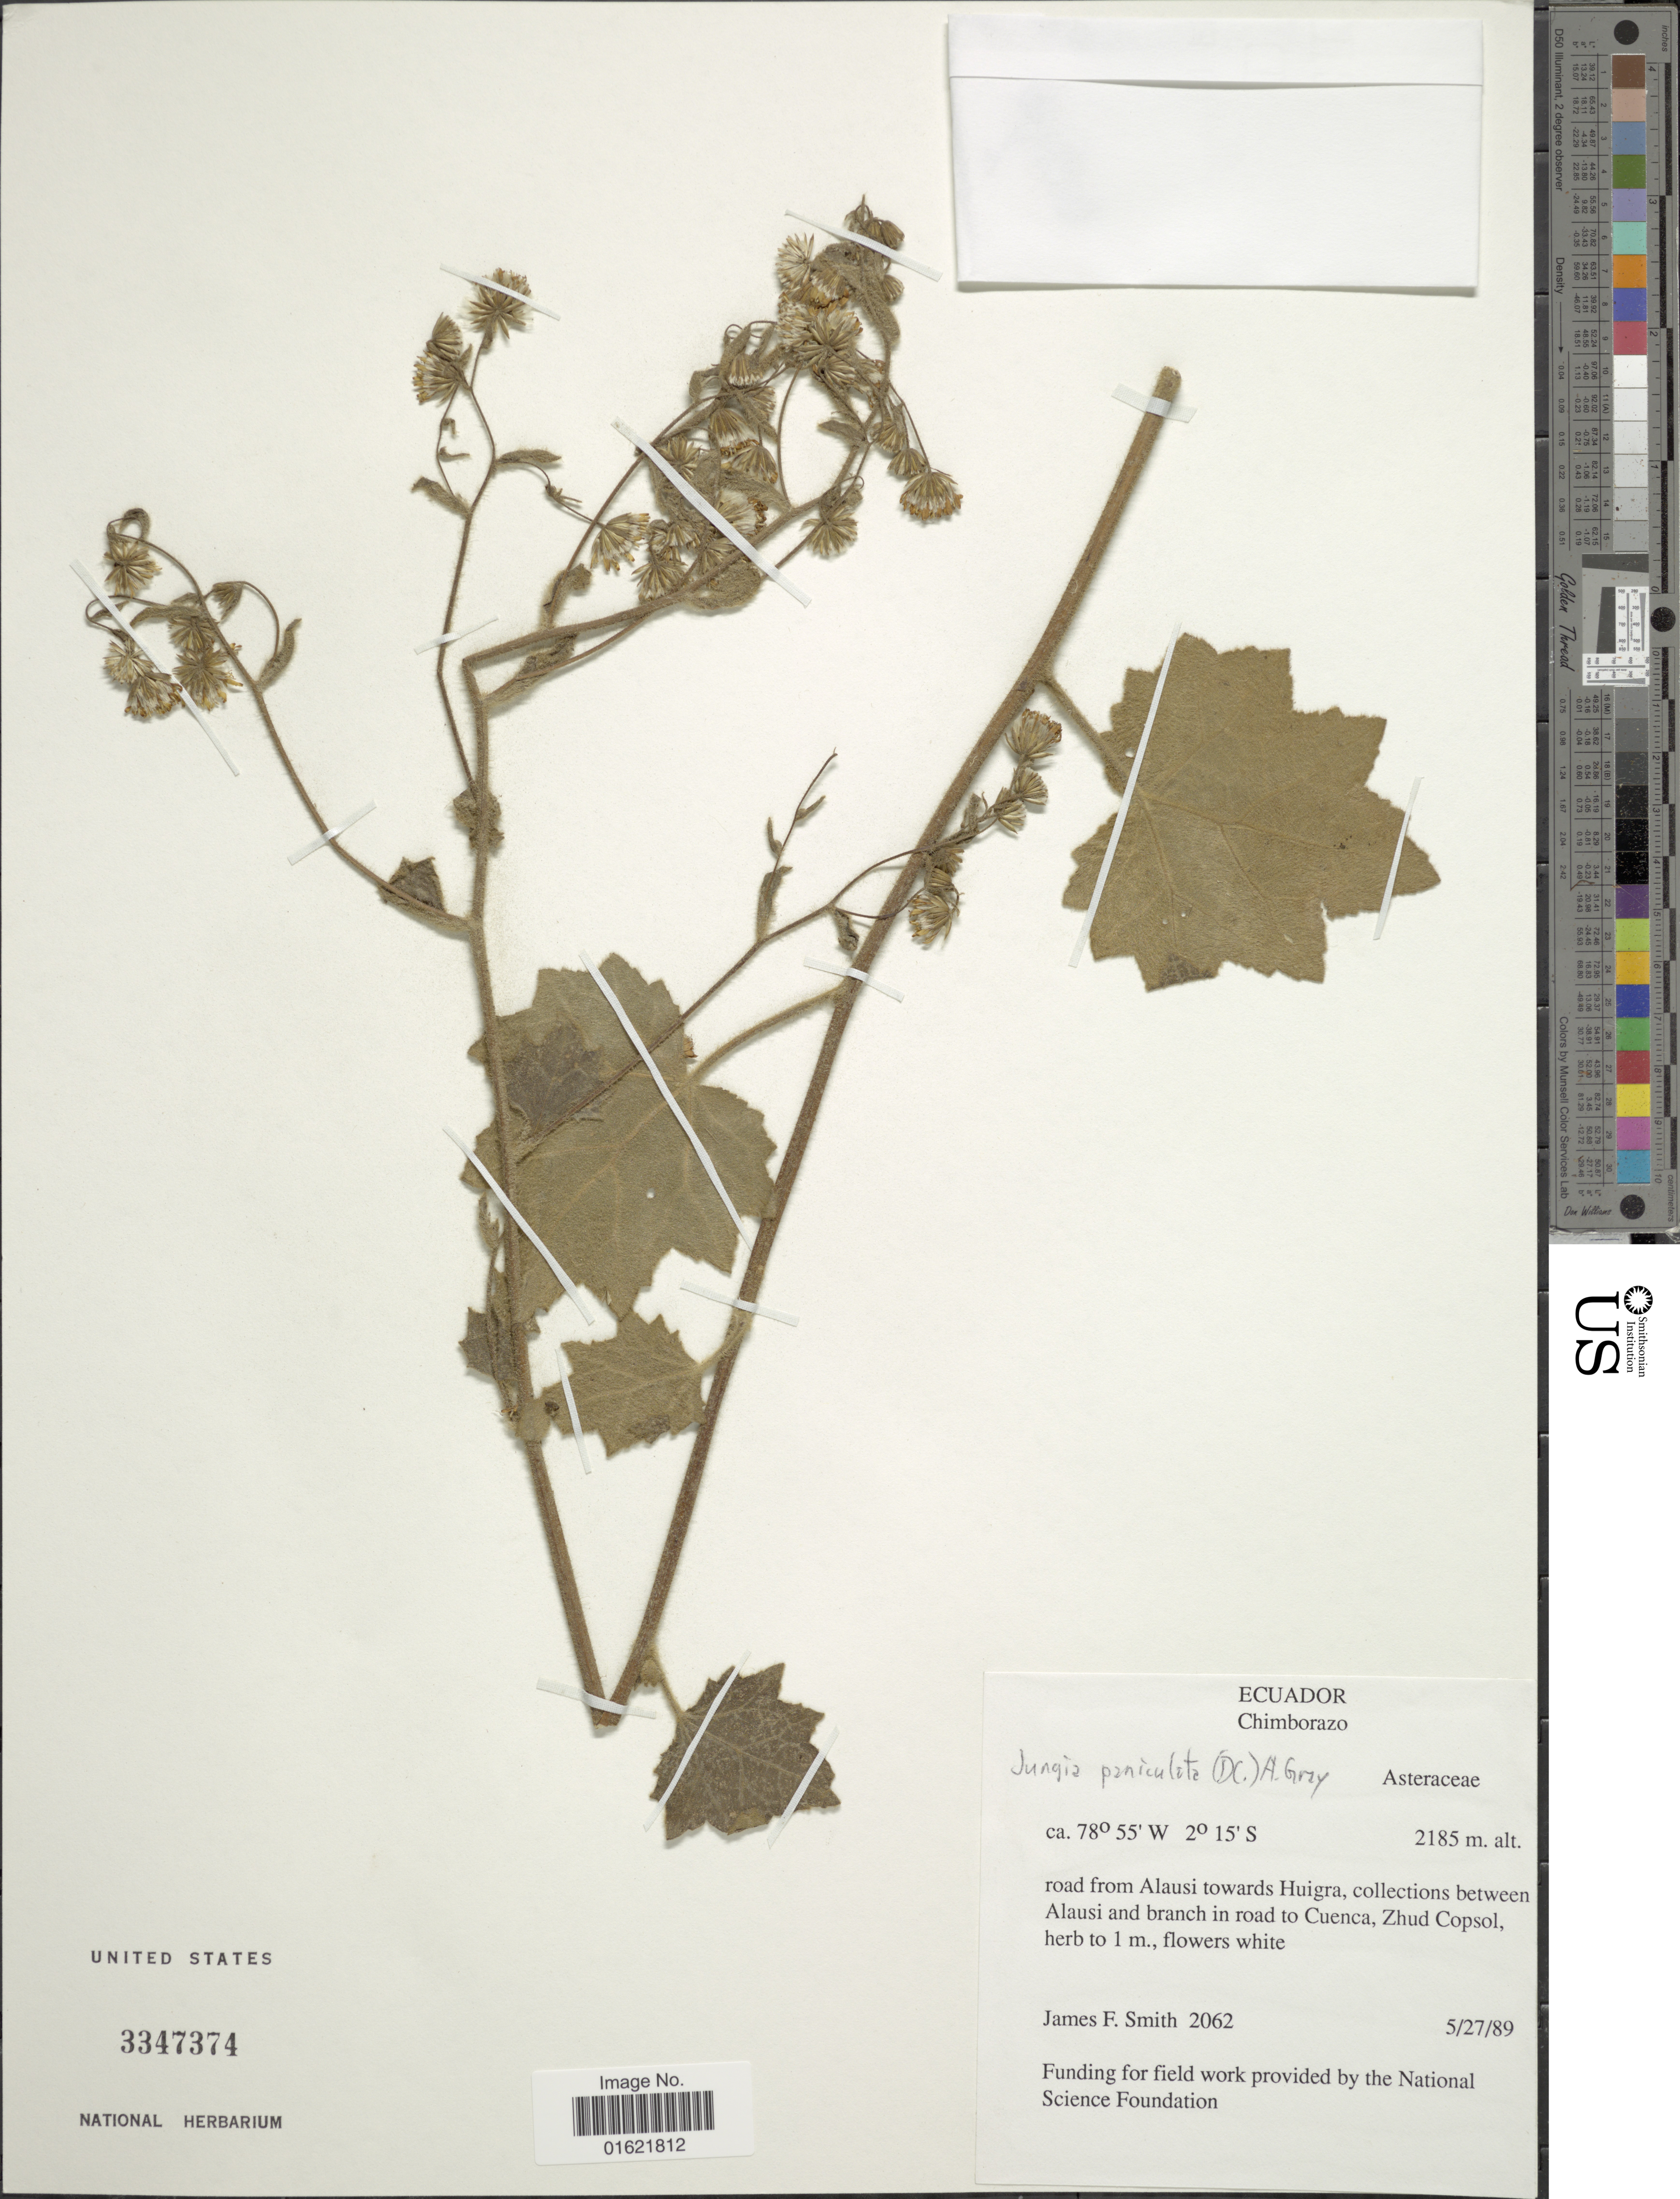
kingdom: Plantae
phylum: Tracheophyta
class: Magnoliopsida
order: Asterales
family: Asteraceae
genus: Jungia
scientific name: Jungia paniculata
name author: (DC.) A. Gray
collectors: J. F. Smith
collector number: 2062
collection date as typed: Transcribed d/m/y: 27/5/89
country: Ecuador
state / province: Chimborazo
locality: Road from Alausi towards Huigra, collection between Alausi and branch in road to Cuenca, Zhud Copsol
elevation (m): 2185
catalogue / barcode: US 33473374